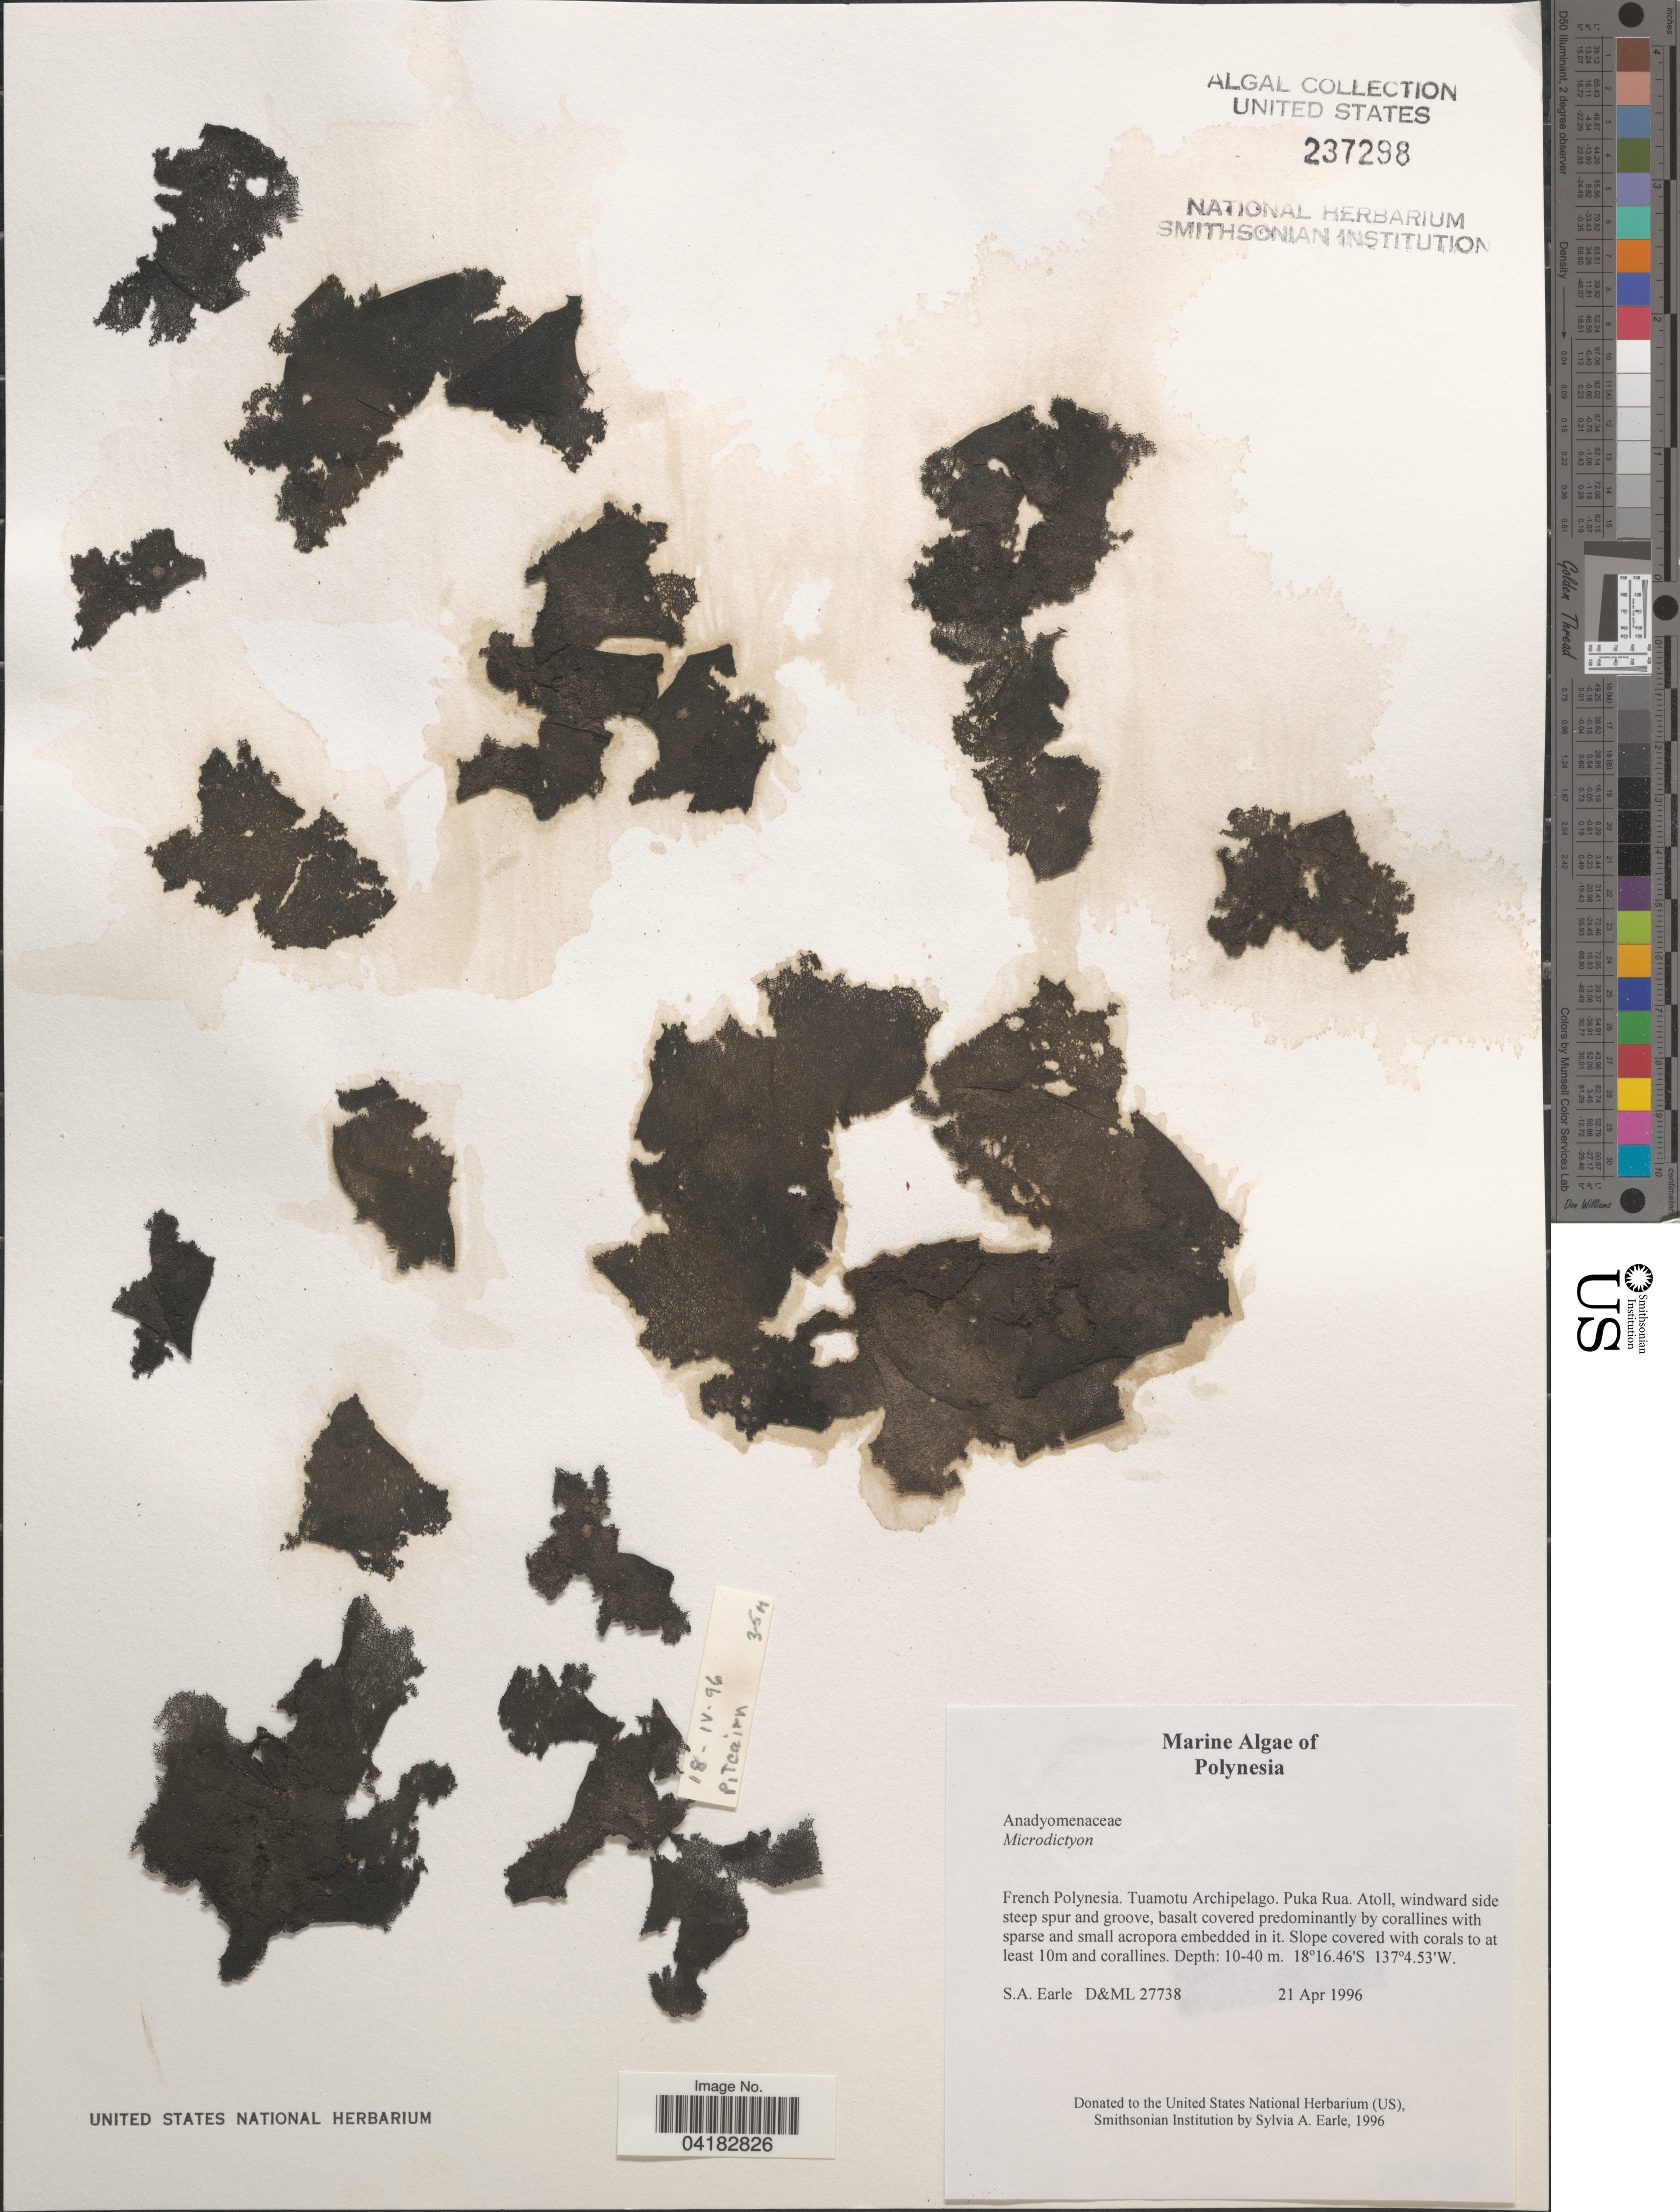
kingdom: Plantae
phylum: Chlorophyta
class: Ulvophyceae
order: Cladophorales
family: Anadyomenaceae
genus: Microdictyon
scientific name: Microdictyon sp.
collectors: S. A. Earle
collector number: D&ML27738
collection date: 1996-04-21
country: French Polynesia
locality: Polynesia. Tuamotu Archipelago. Puka Rua.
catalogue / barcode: US 237298